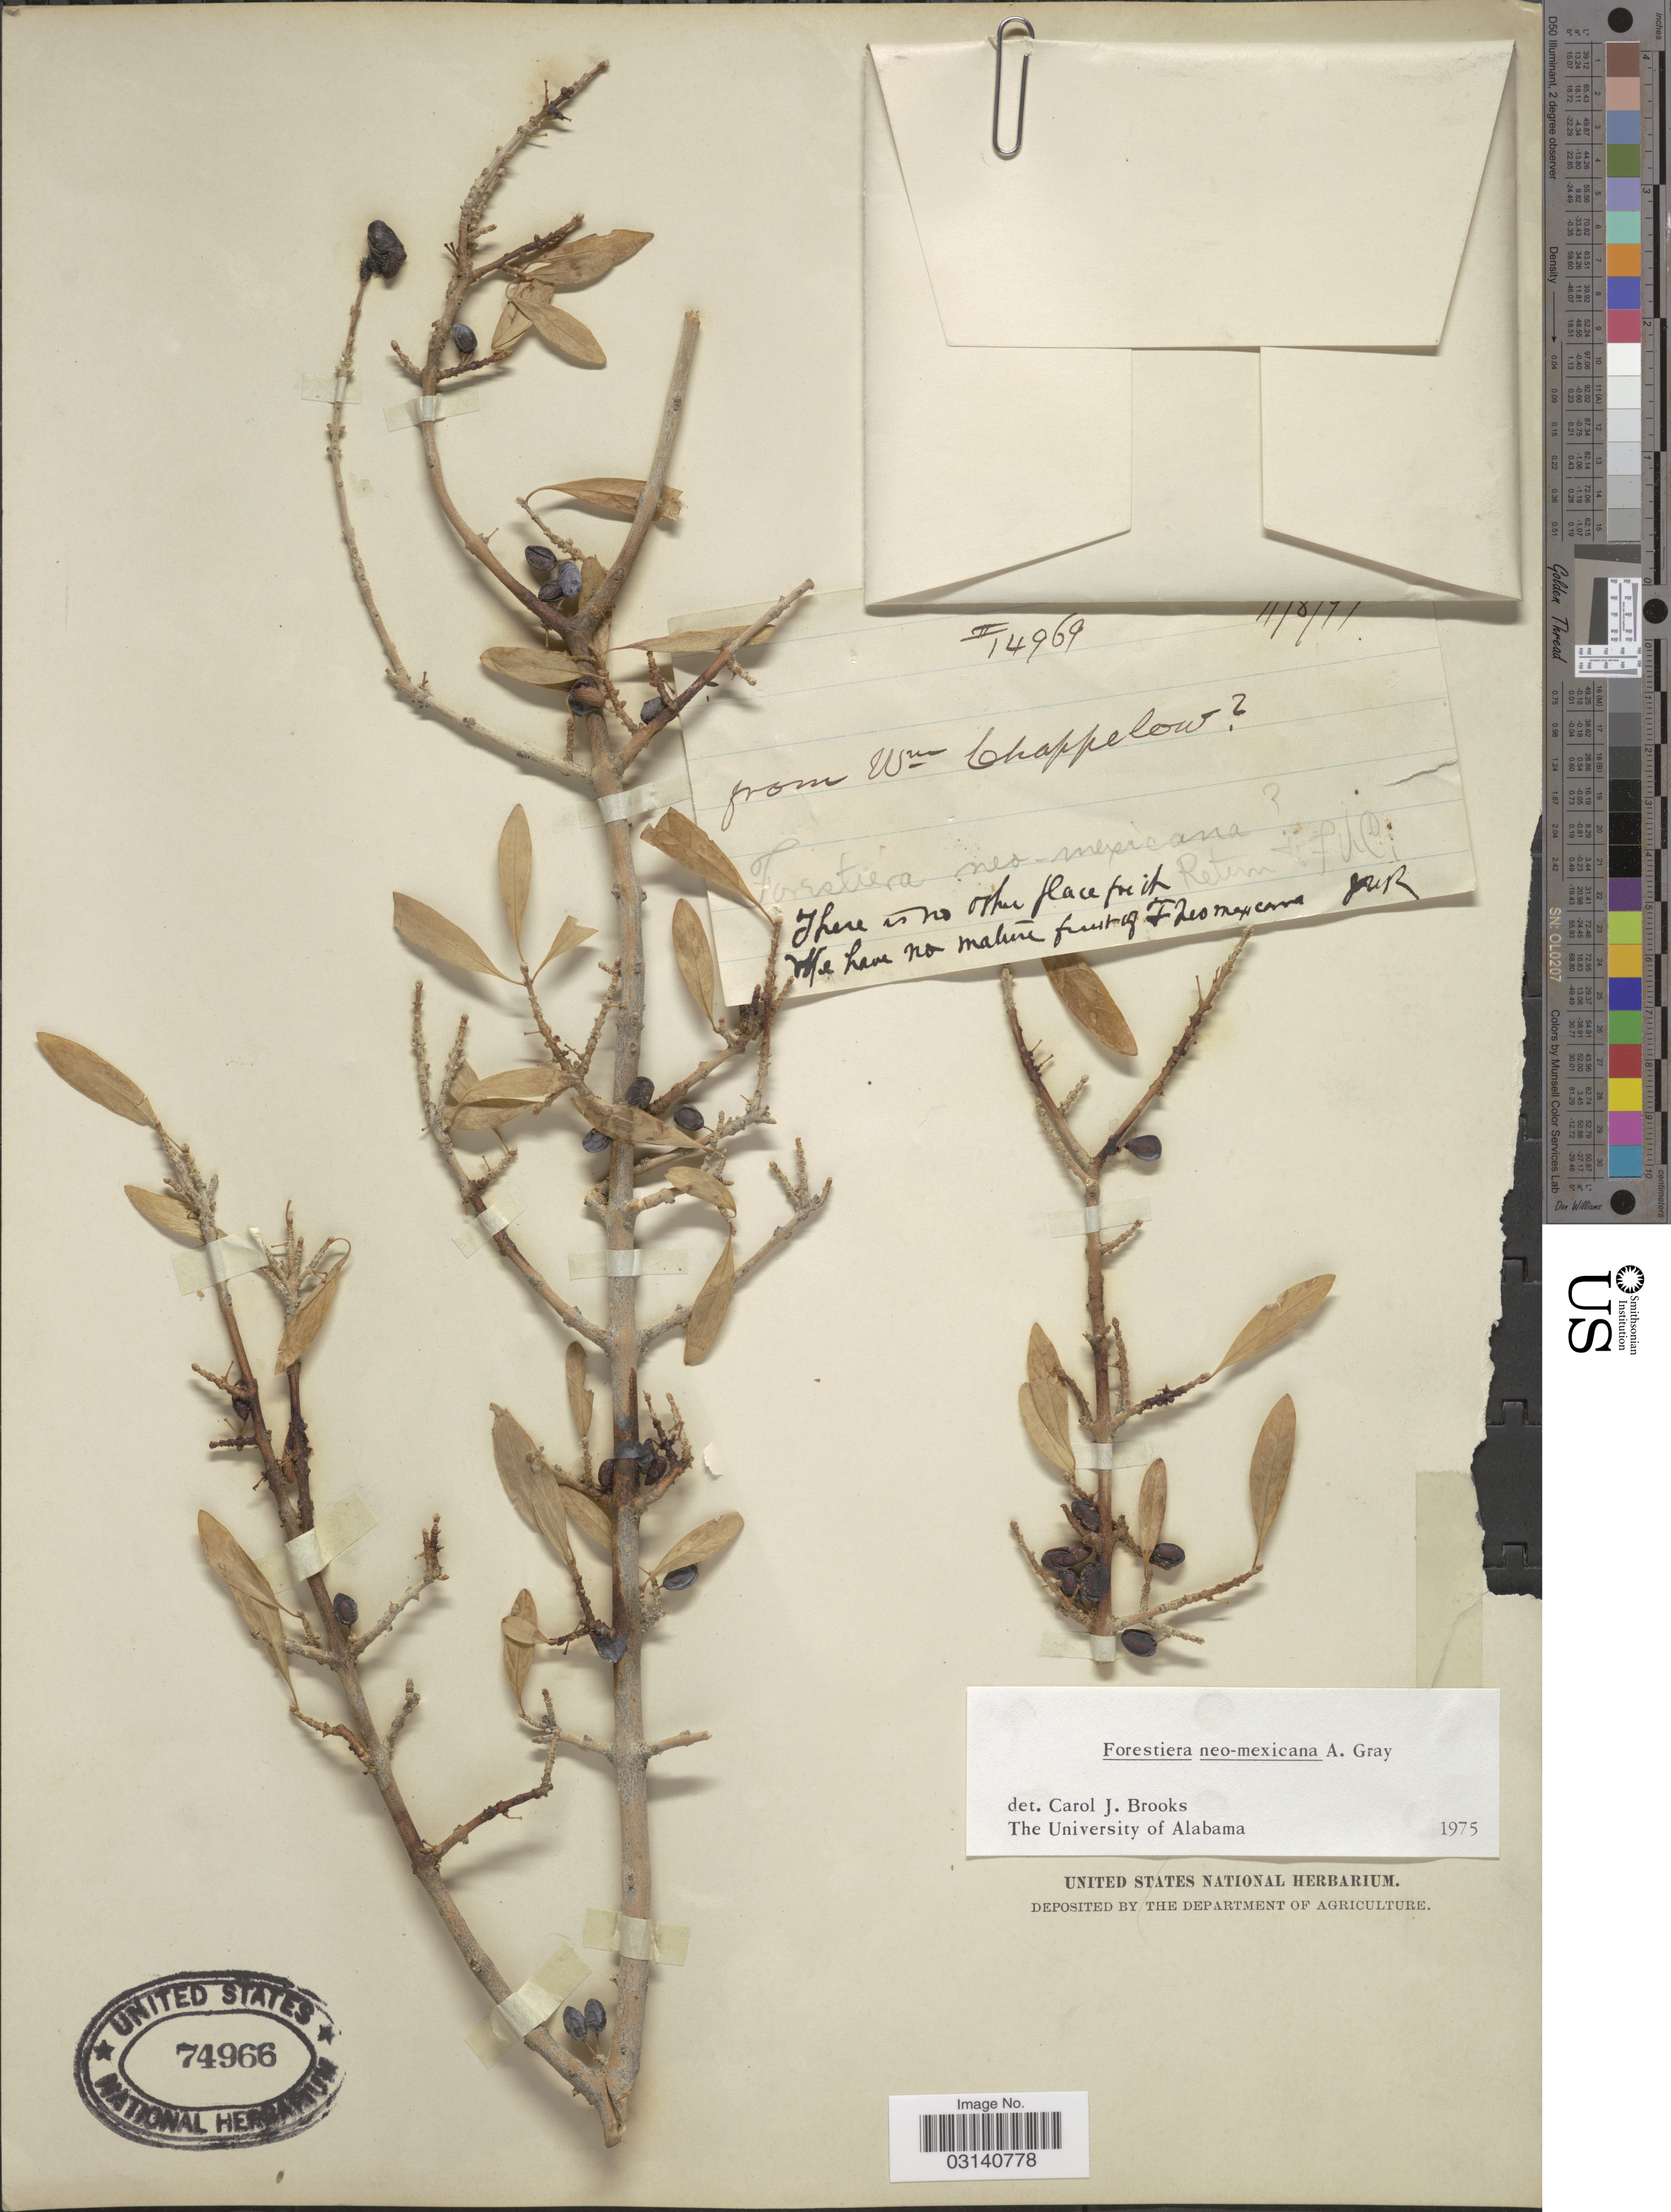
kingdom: Plantae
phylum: Tracheophyta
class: Magnoliopsida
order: Lamiales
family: Oleaceae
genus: Forestiera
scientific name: Forestiera neomexicana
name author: A. Gray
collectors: R. J.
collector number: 14969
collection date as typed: Transcribed d/m/y: 11/8/71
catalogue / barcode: US 74966